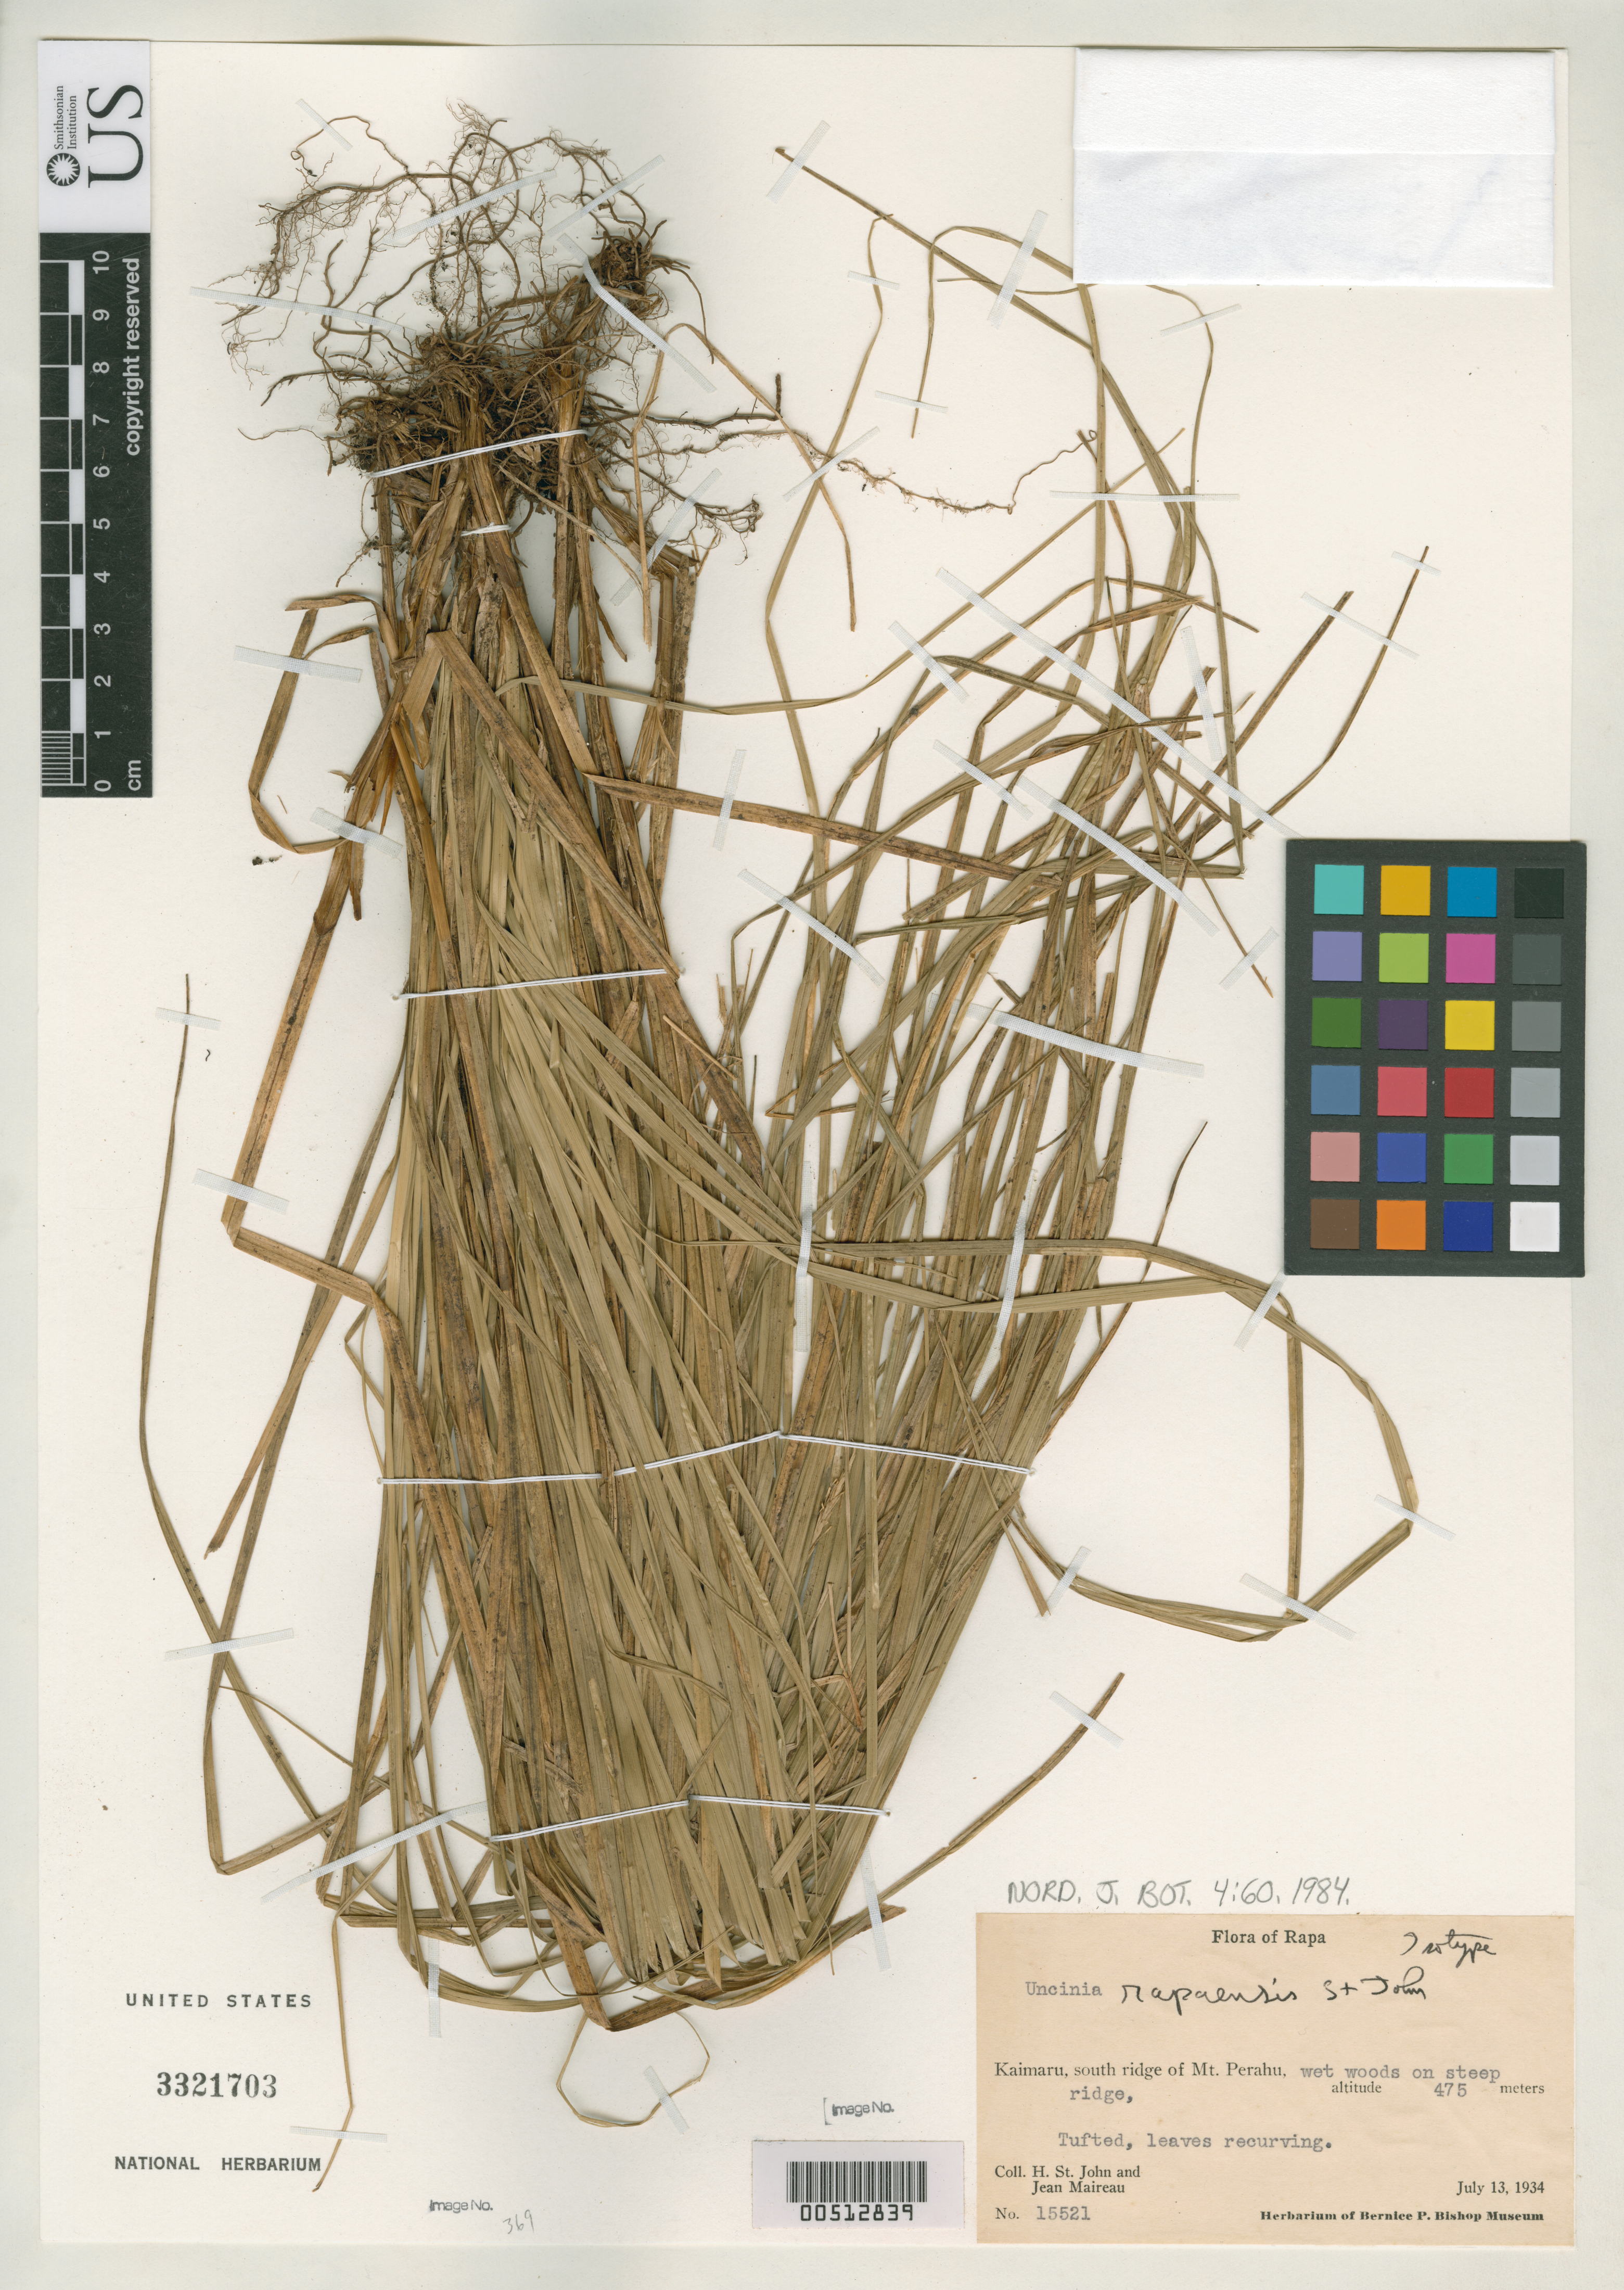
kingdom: Plantae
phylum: Tracheophyta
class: Liliopsida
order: Poales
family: Cyperaceae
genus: Uncinia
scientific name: Uncinia rapaensis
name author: H. St. John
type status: Isotype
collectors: H. St. John & J. Maireau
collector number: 15521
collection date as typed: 13 Jul 1934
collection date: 1934-07-13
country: French Polynesia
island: Rapa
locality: Kaimaru, S ridge of Mt. Perahu. [Tubuai Is.]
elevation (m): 475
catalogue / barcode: US 3321703